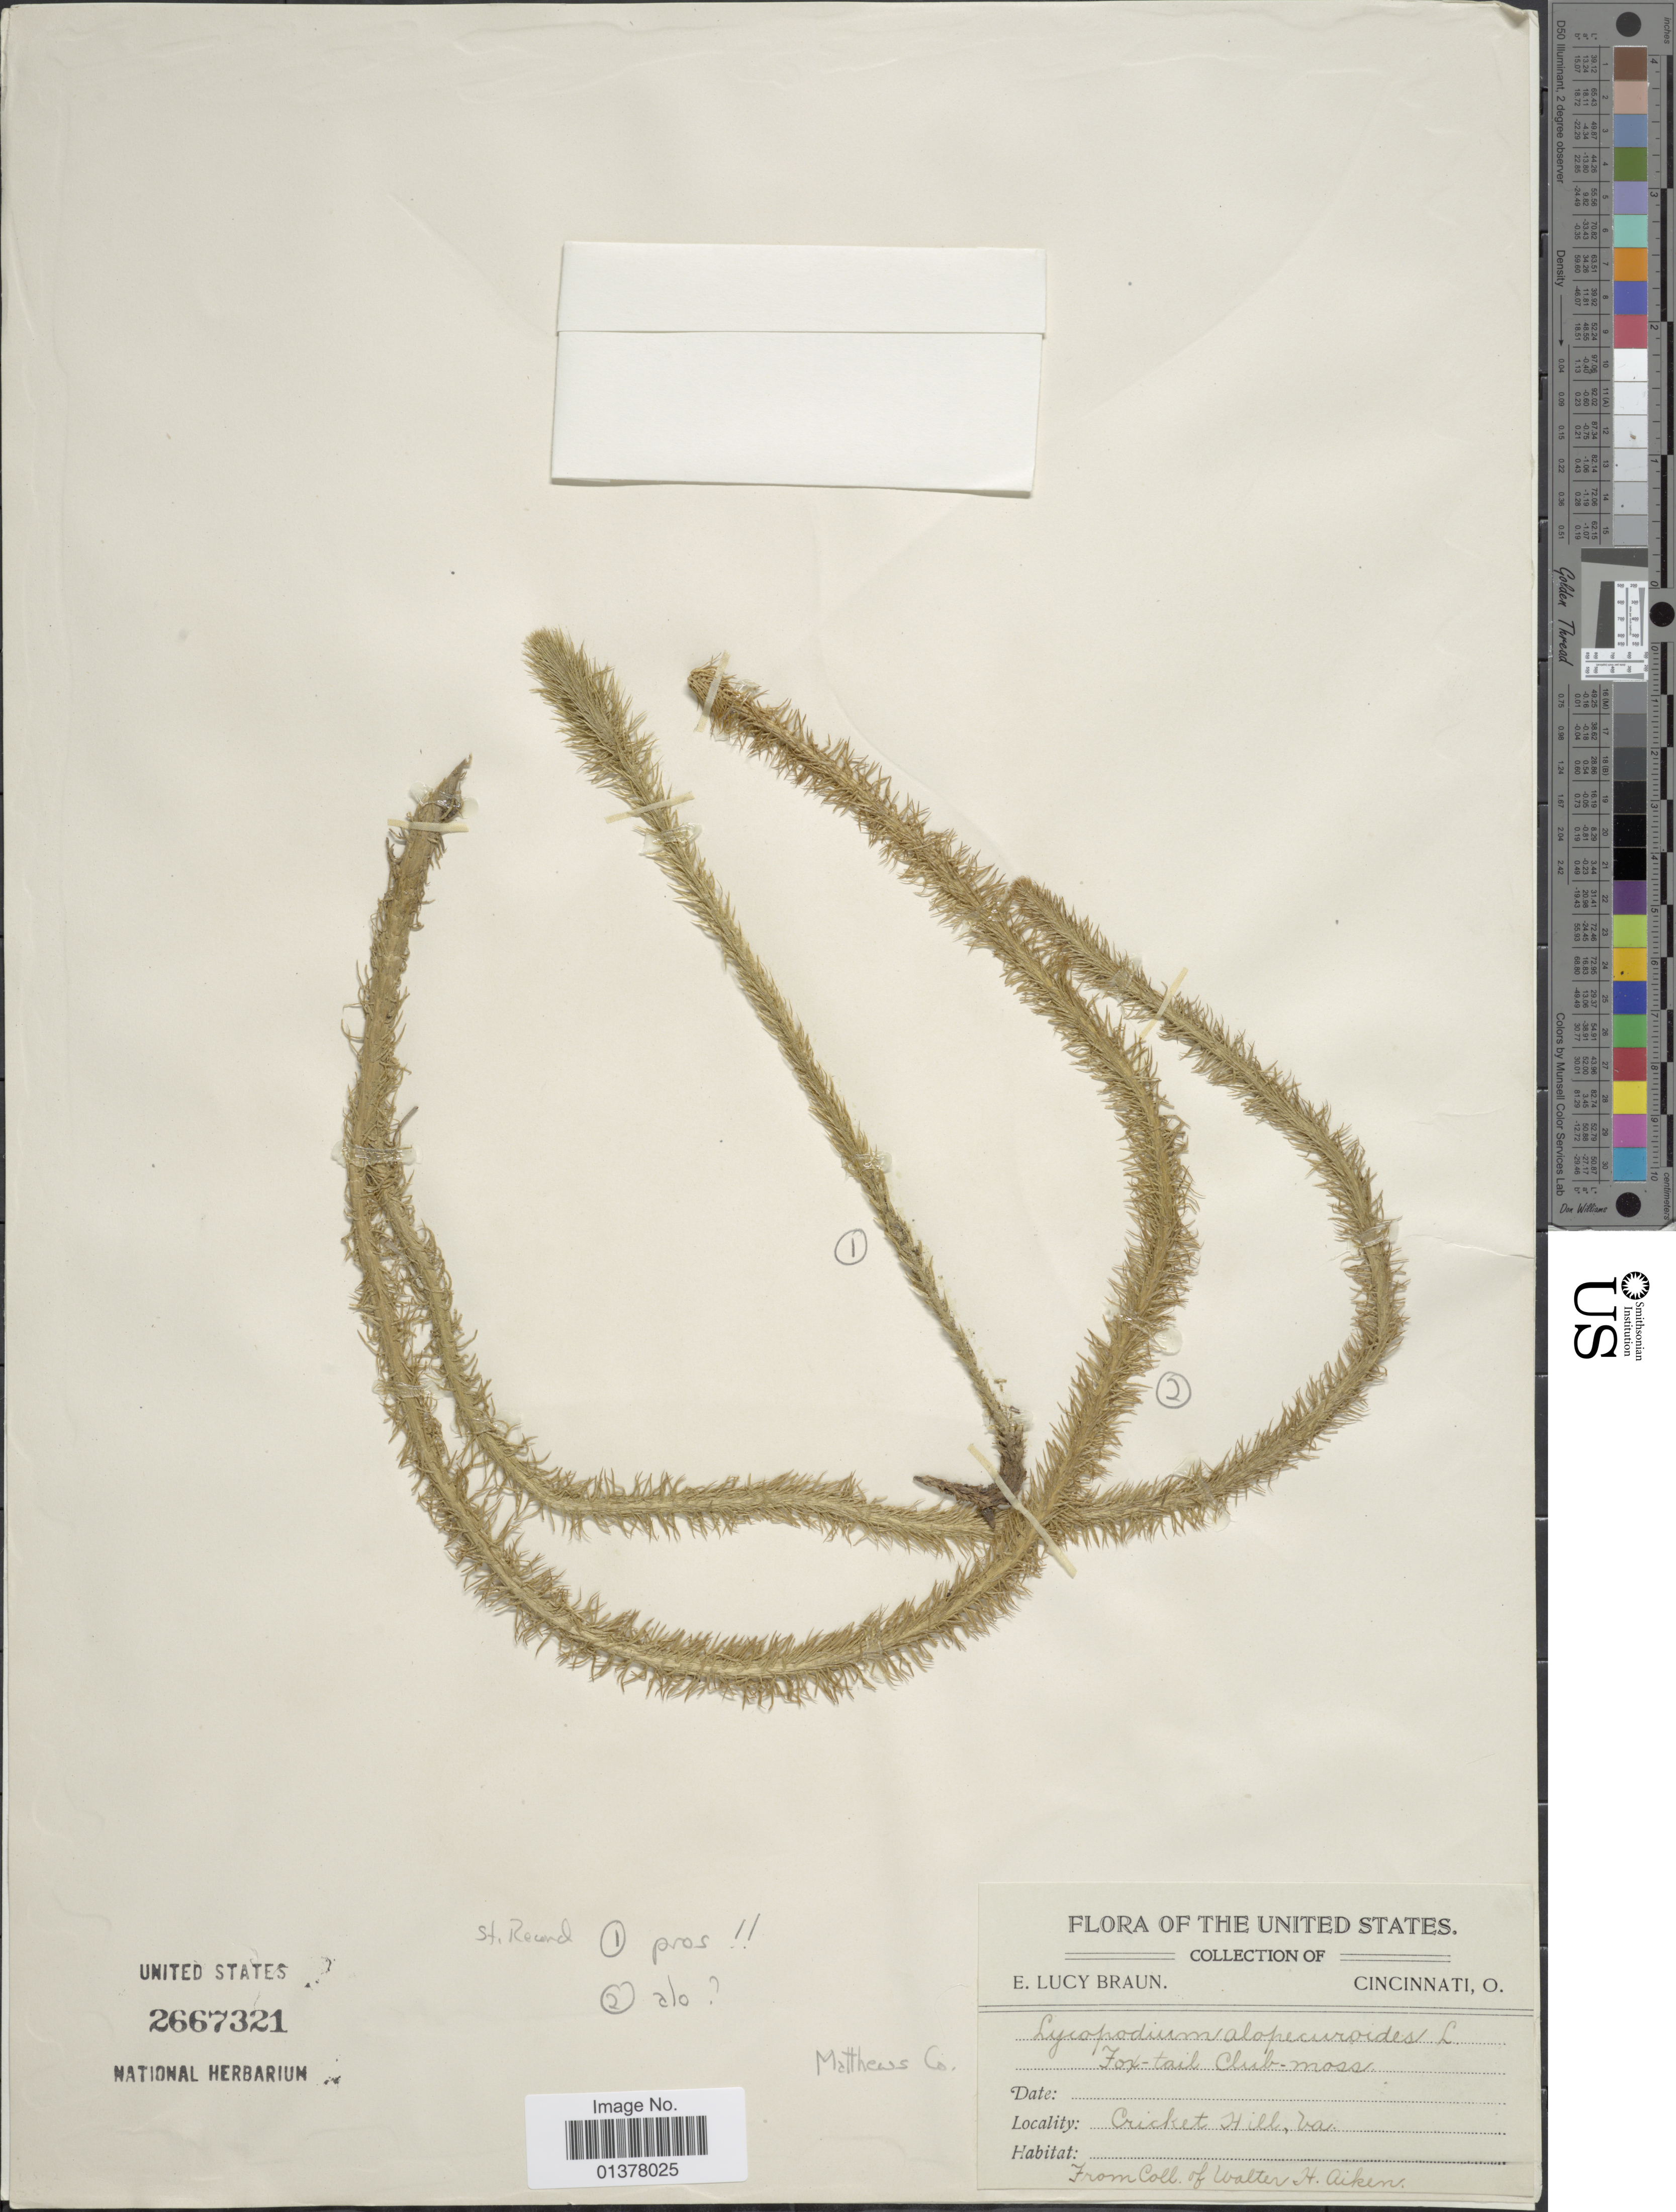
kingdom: Plantae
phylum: Tracheophyta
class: Lycopodiopsida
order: Lycopodiales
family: Lycopodiaceae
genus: Lycopodiella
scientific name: Lycopodiella alopecuroides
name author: (L.) Cranfill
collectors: W. Aiken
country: United States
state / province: Virginia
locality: Cricket Hill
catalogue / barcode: US 2667321